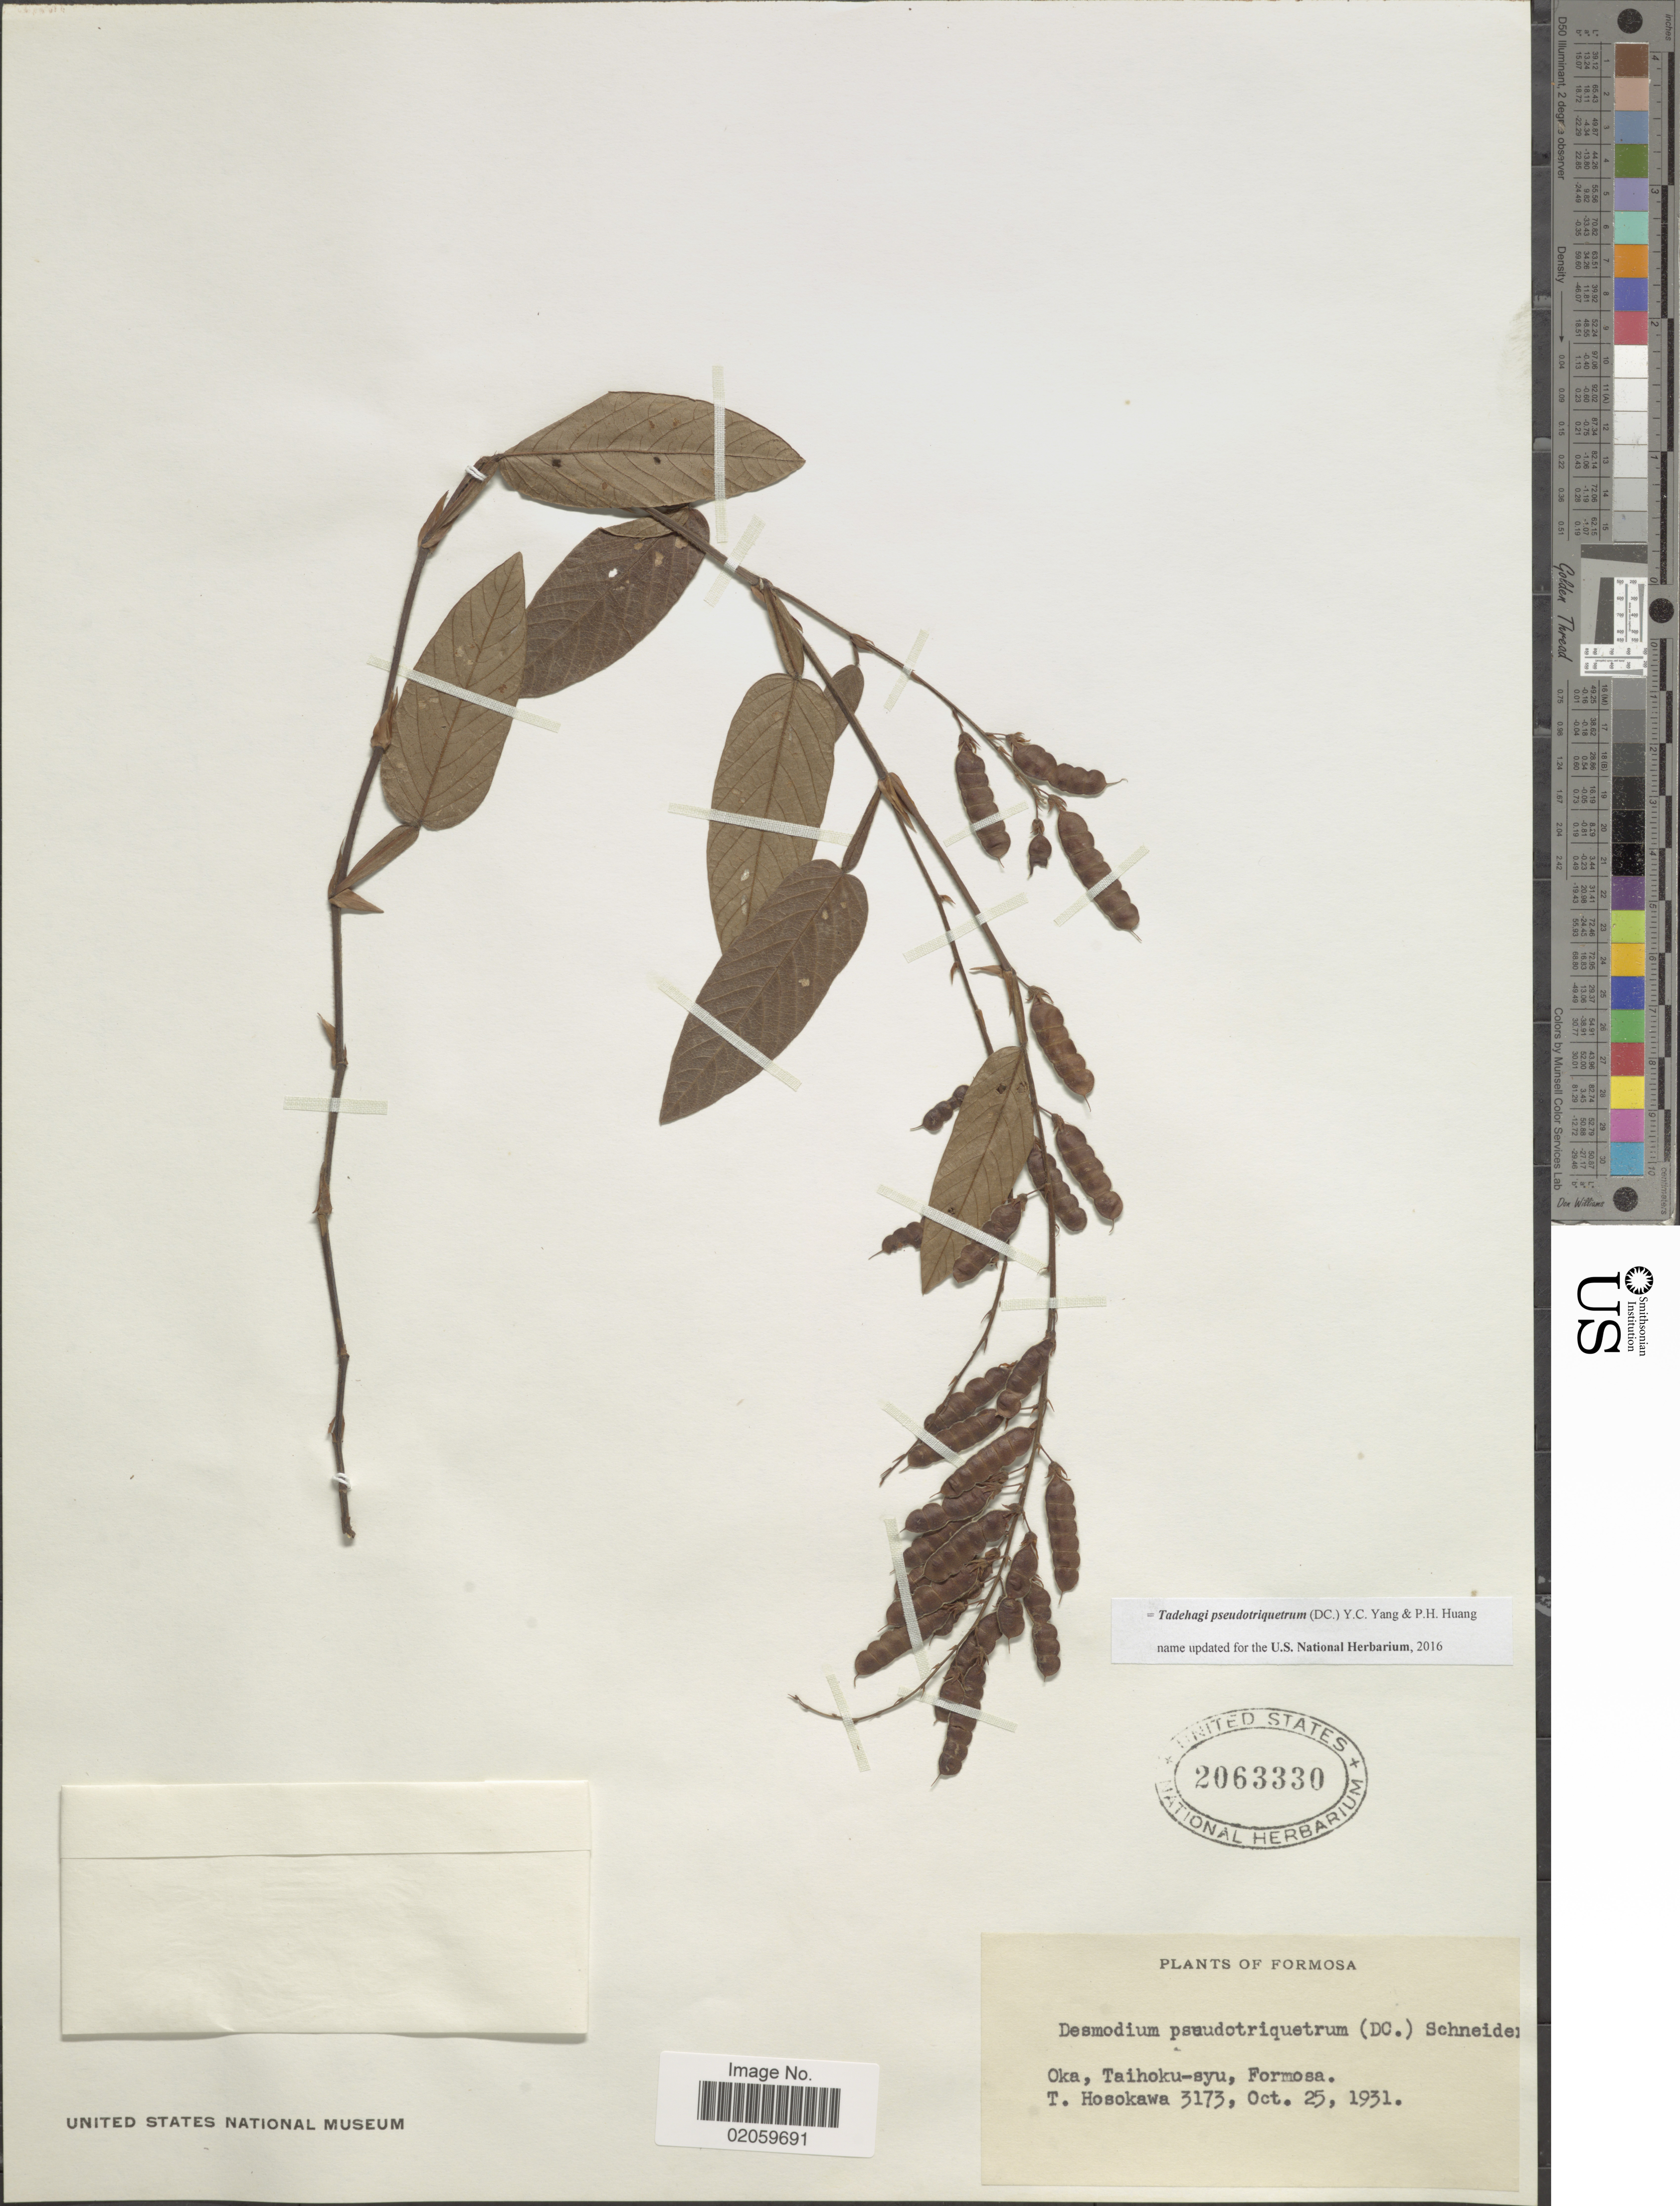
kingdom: Plantae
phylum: Tracheophyta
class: Magnoliopsida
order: Fabales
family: Fabaceae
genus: Tadehagi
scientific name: Tadehagi pseudotriquetrum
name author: (DC.) H. Ohashi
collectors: T. Hosokawa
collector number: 3173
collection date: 1931-10-25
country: Taiwan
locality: Oka, Taihoku-syu, Formosa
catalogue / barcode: US 2063330